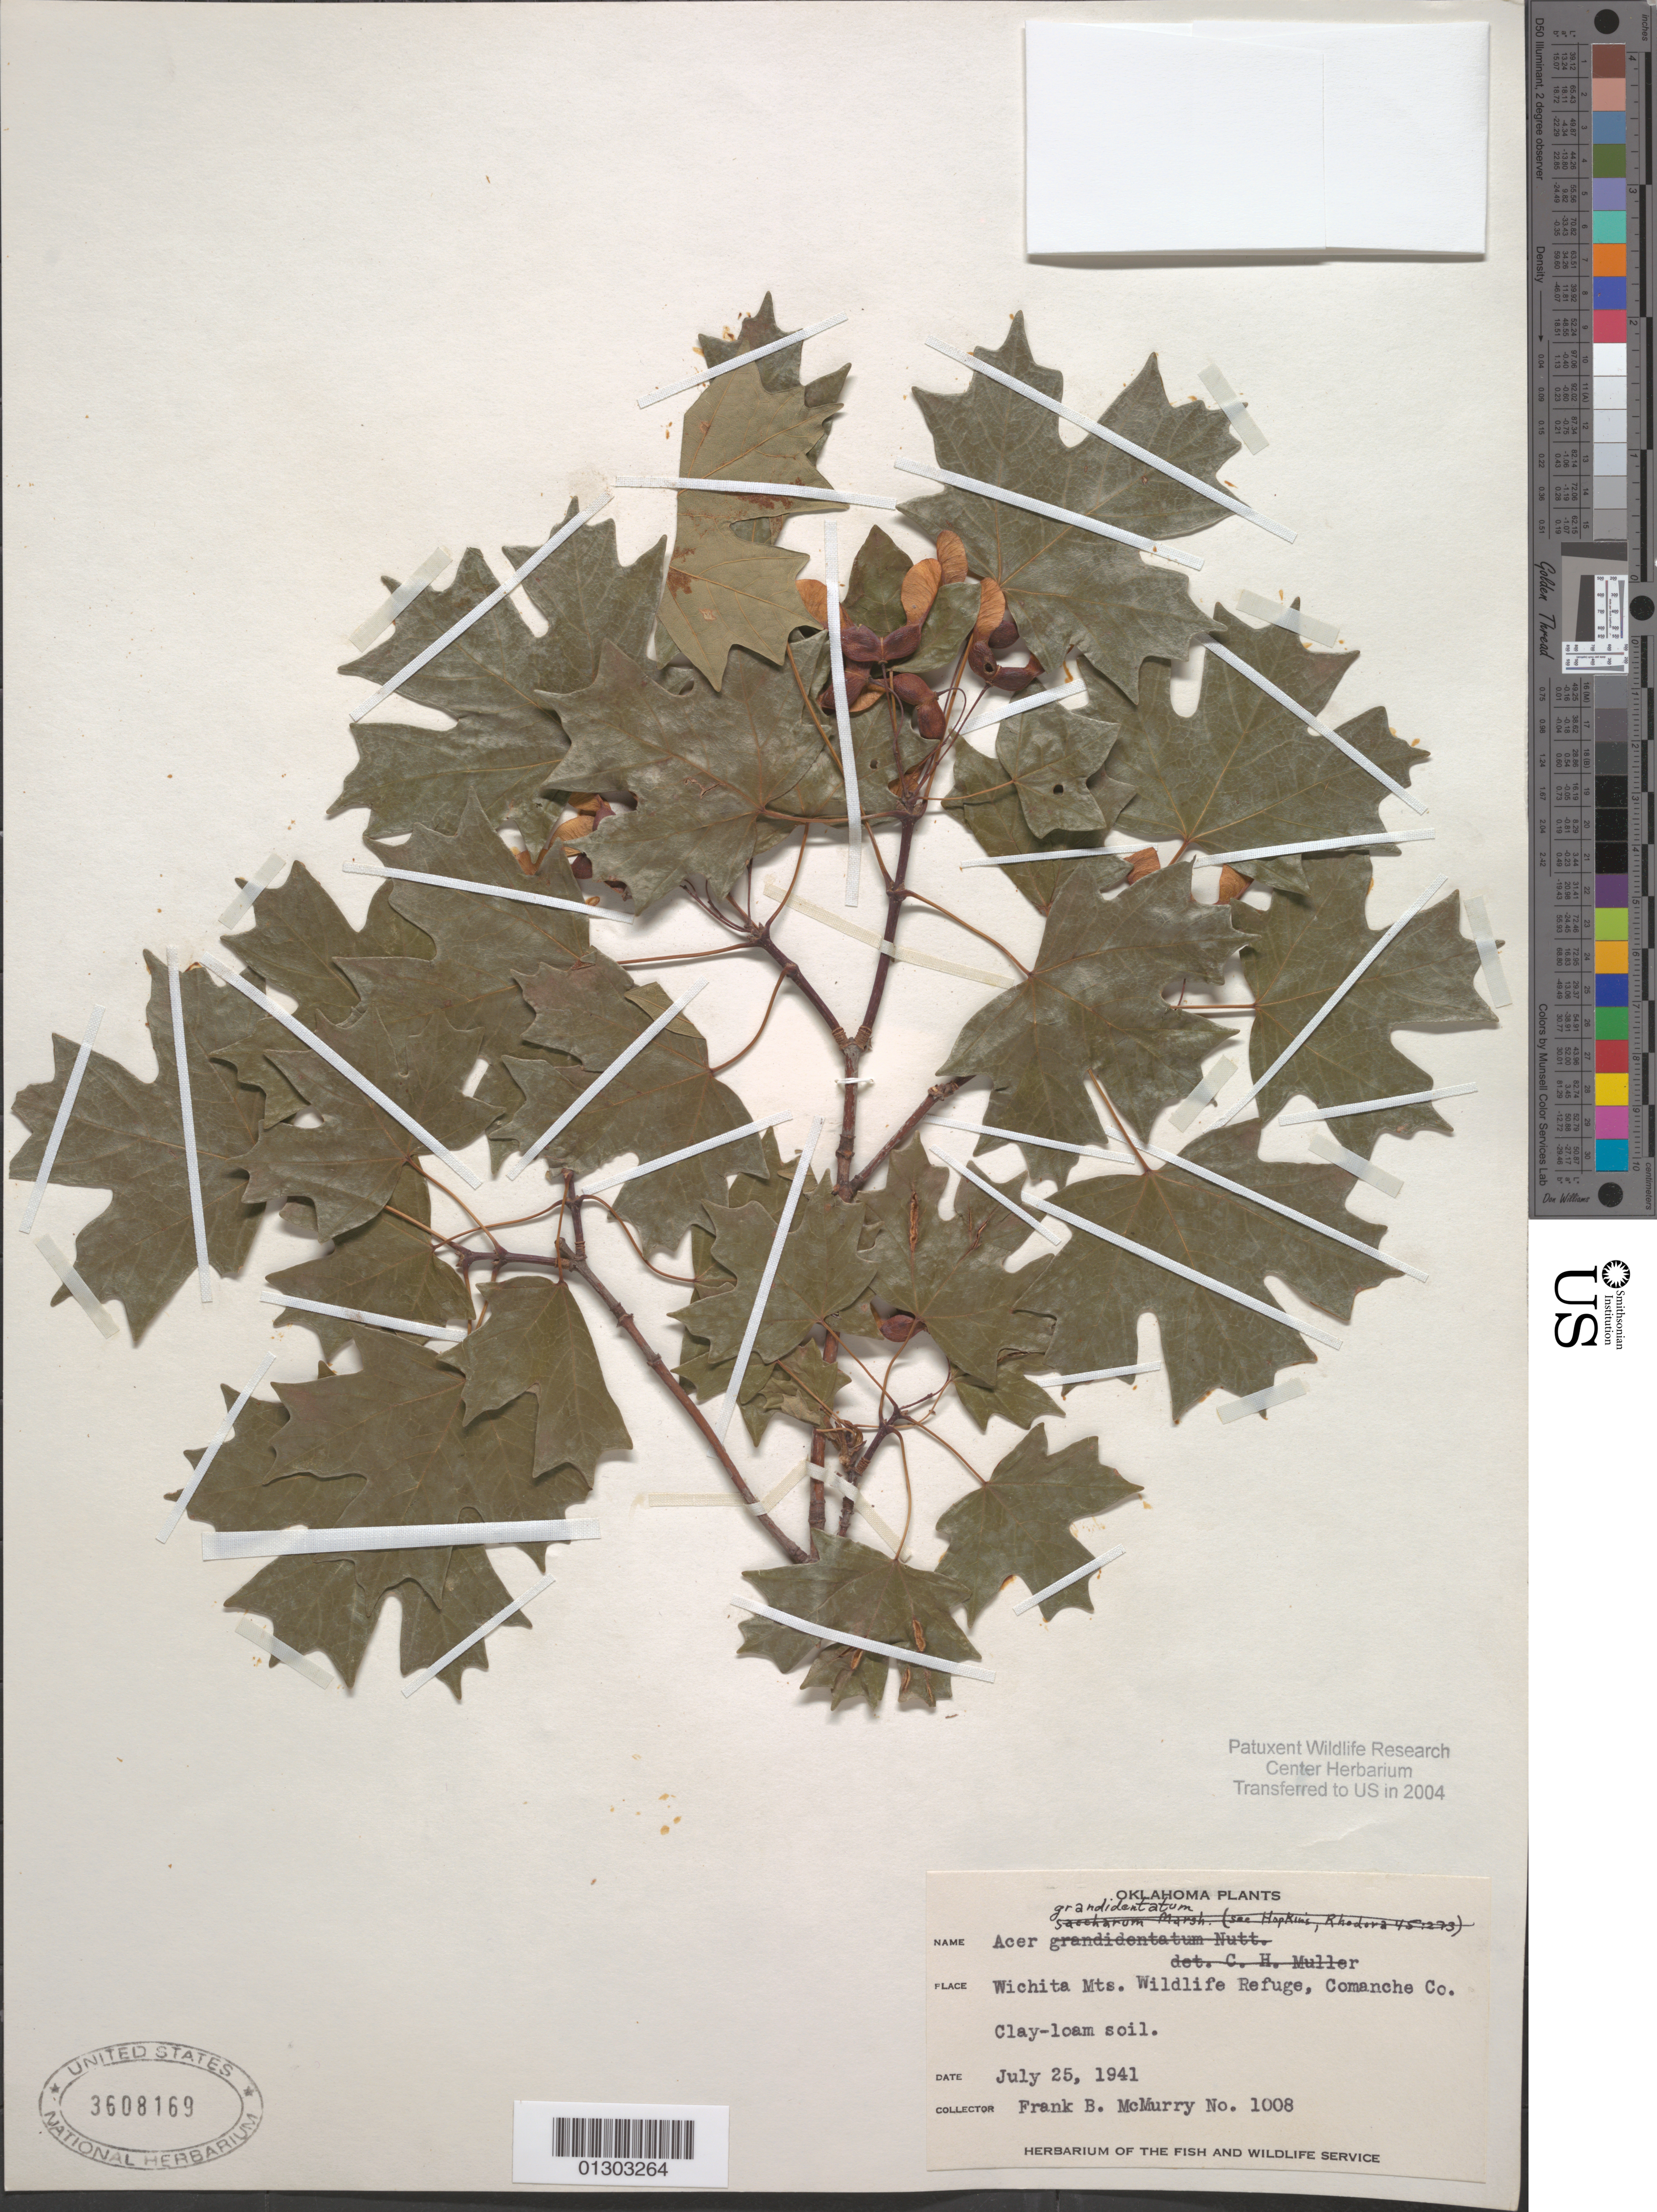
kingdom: Plantae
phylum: Tracheophyta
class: Magnoliopsida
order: Sapindales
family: Sapindaceae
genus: Acer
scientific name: Acer grandidentatum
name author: Nutt.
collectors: F. B. McMurry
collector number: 1008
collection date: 1941-07-25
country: United States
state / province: Oklahoma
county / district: Comanche County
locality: Comanche County, Wichita Mts. Wildlife Refuge.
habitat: Clay-loam soil.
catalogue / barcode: US 3608169